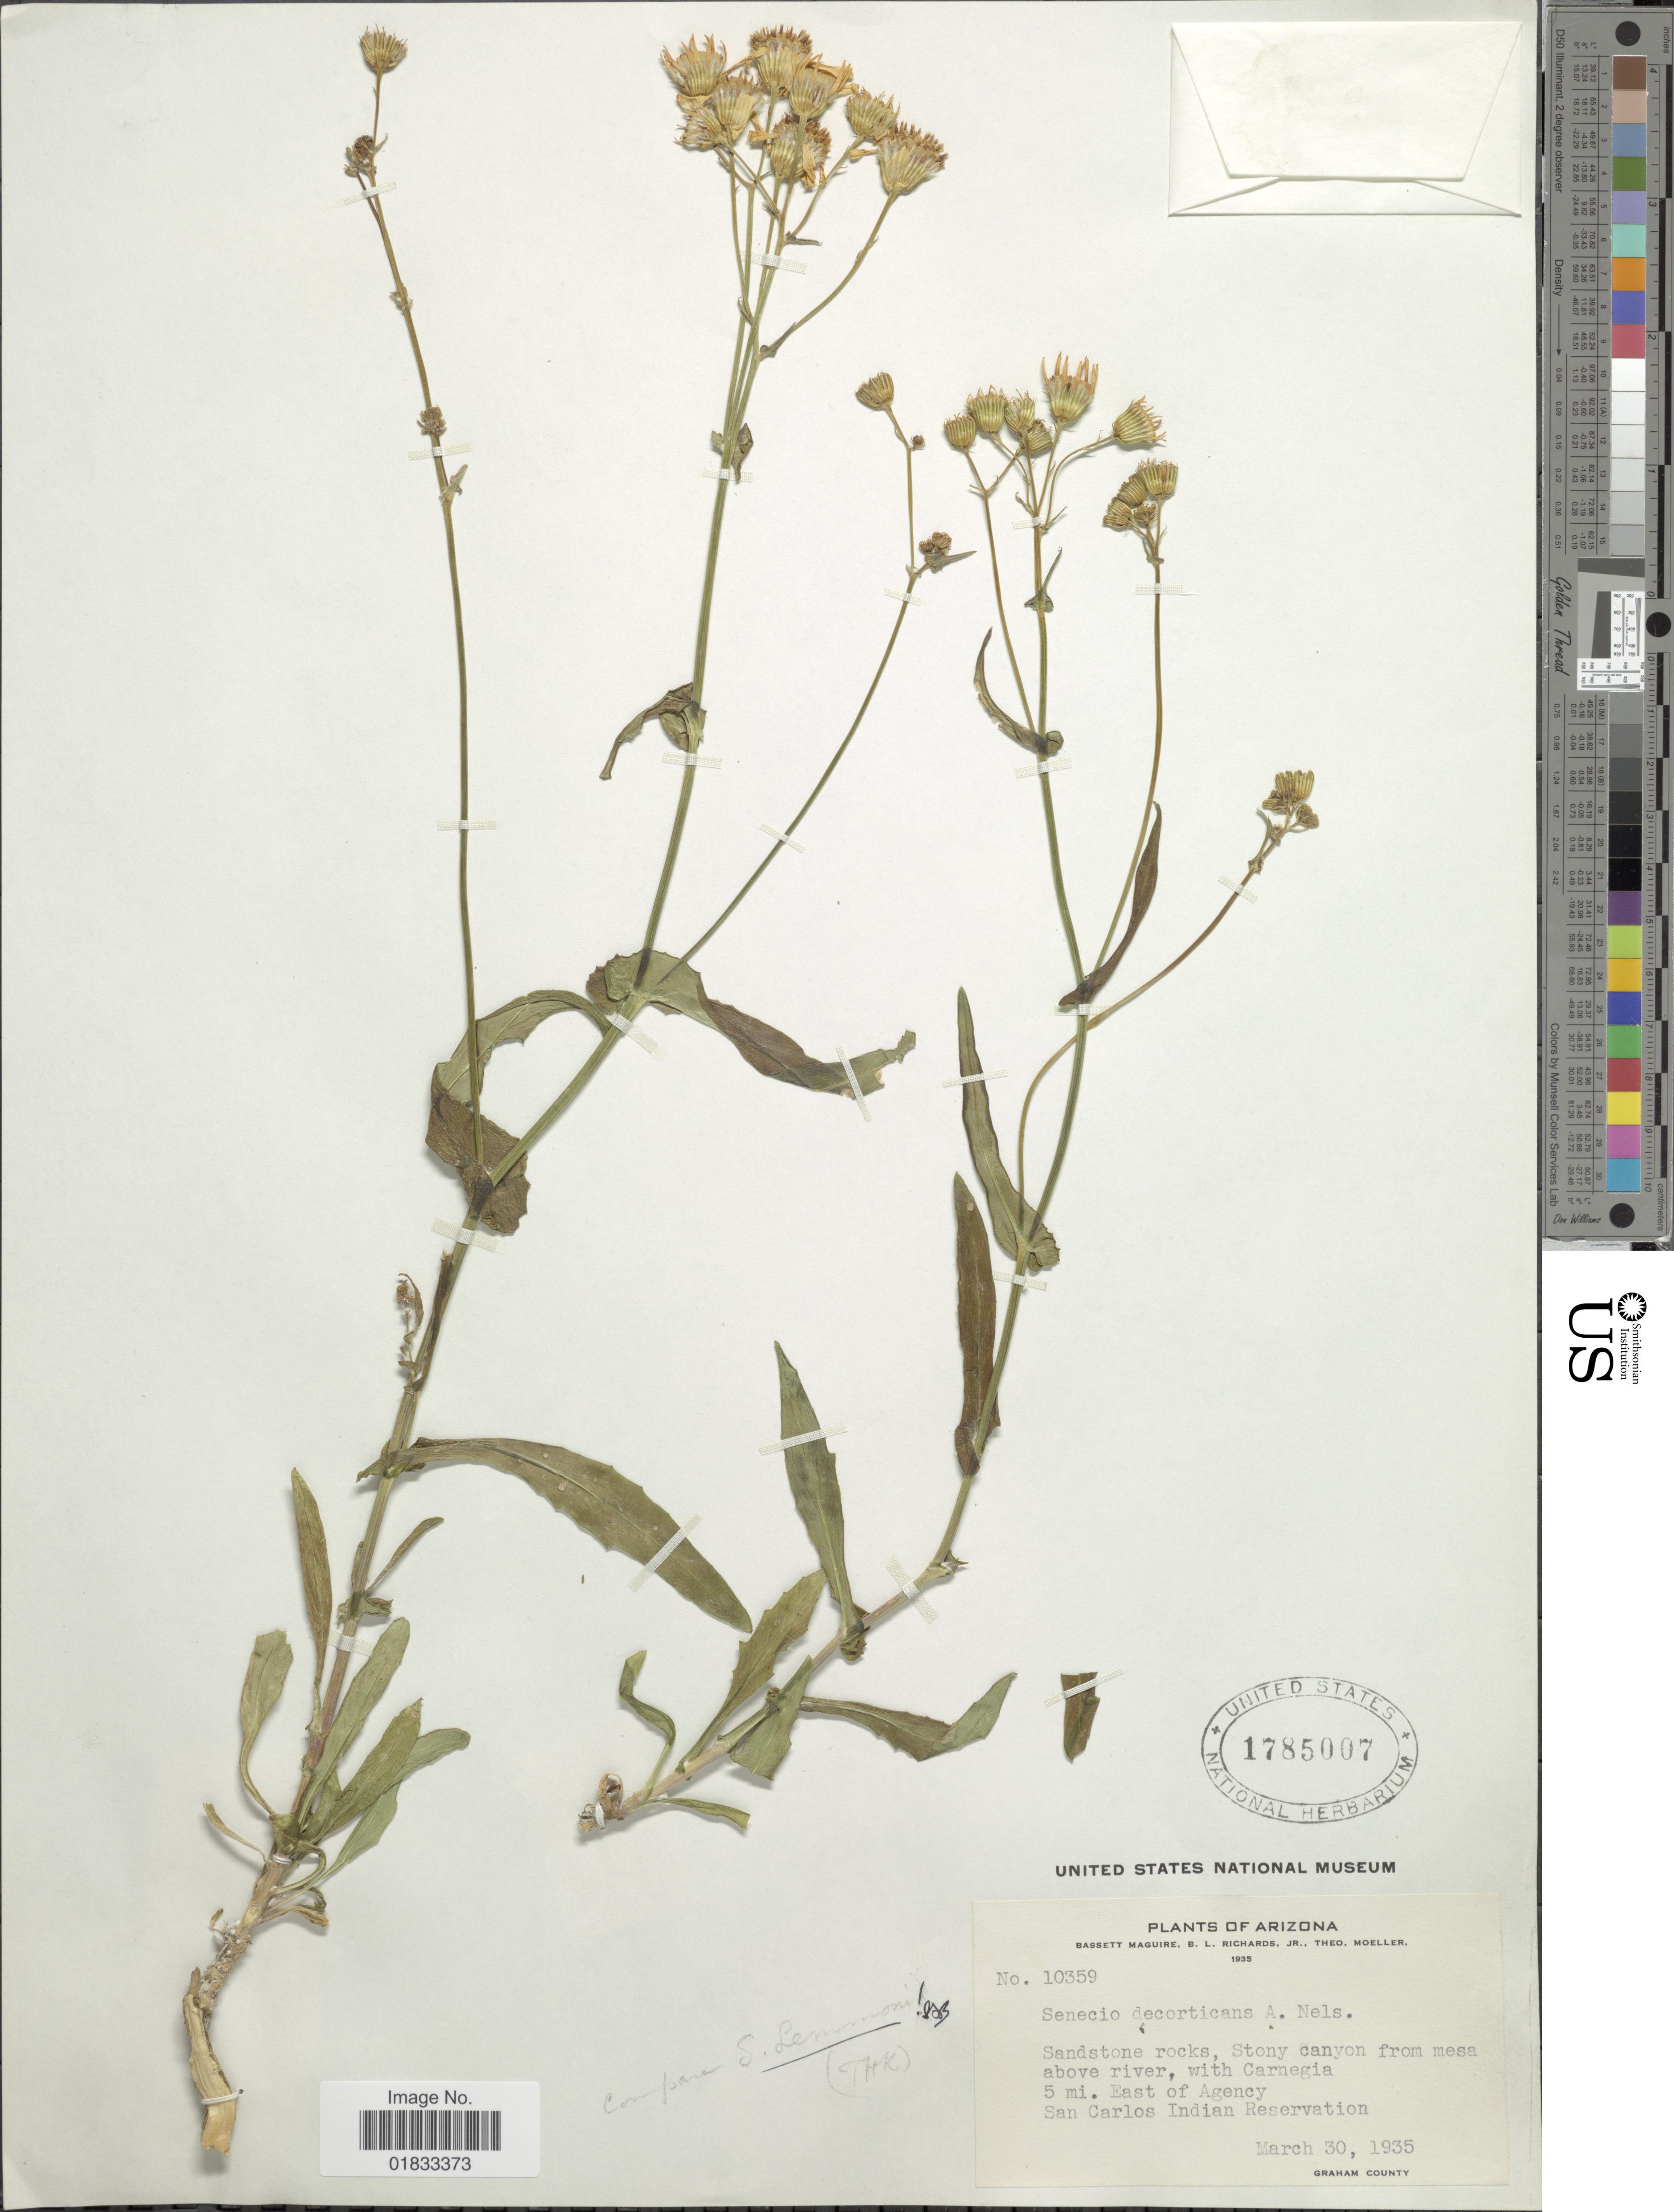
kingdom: Plantae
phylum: Tracheophyta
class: Magnoliopsida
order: Asterales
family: Asteraceae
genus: Senecio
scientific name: Senecio lemmonii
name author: A. Gray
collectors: B. Maguire, B. Richards & T. Moeller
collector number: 10359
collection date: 1935-03-30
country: United States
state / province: Arizona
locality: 5 mi. East of Agency San Carlos Indian Reservation, Graham County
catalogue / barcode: US 1785007